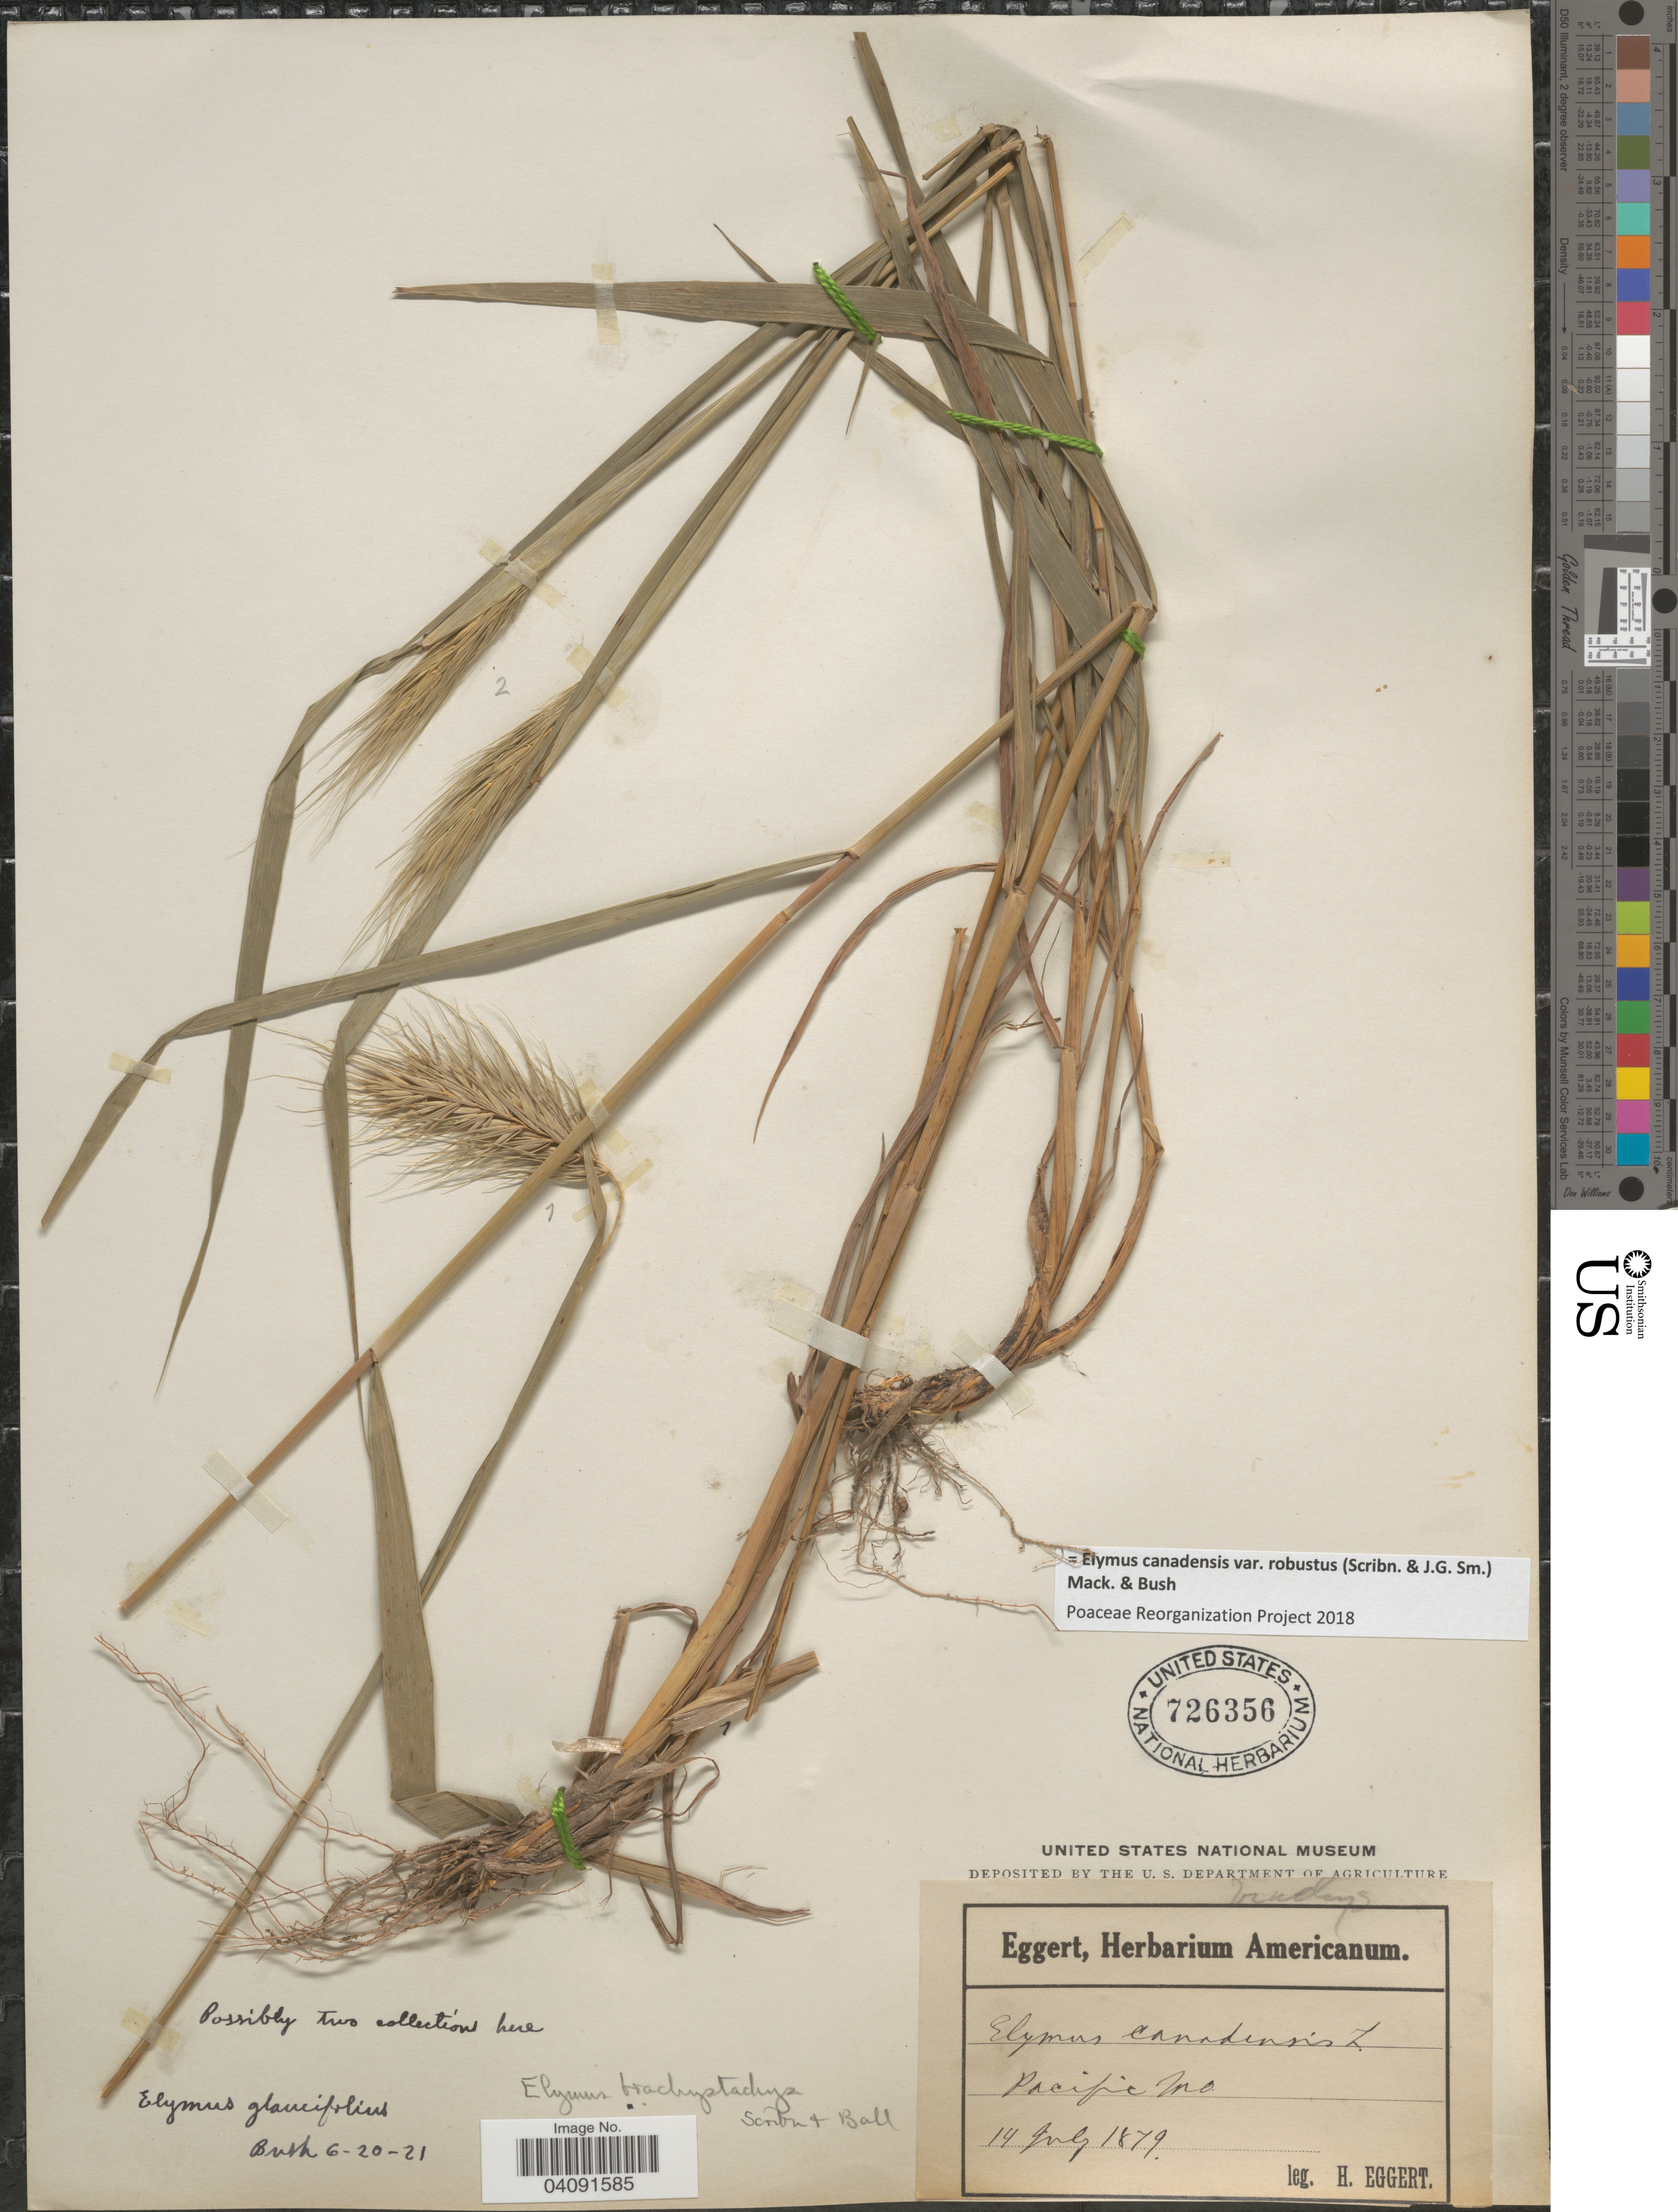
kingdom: Plantae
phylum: Tracheophyta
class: Liliopsida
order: Poales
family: Poaceae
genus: Elymus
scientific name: Elymus canadensis var. robustus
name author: (Scribn. & R.M. Sm.) Mackenz. & Bush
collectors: H. Eggert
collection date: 1879-07-14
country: United States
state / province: Missouri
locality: Pacific.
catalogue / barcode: US 726356